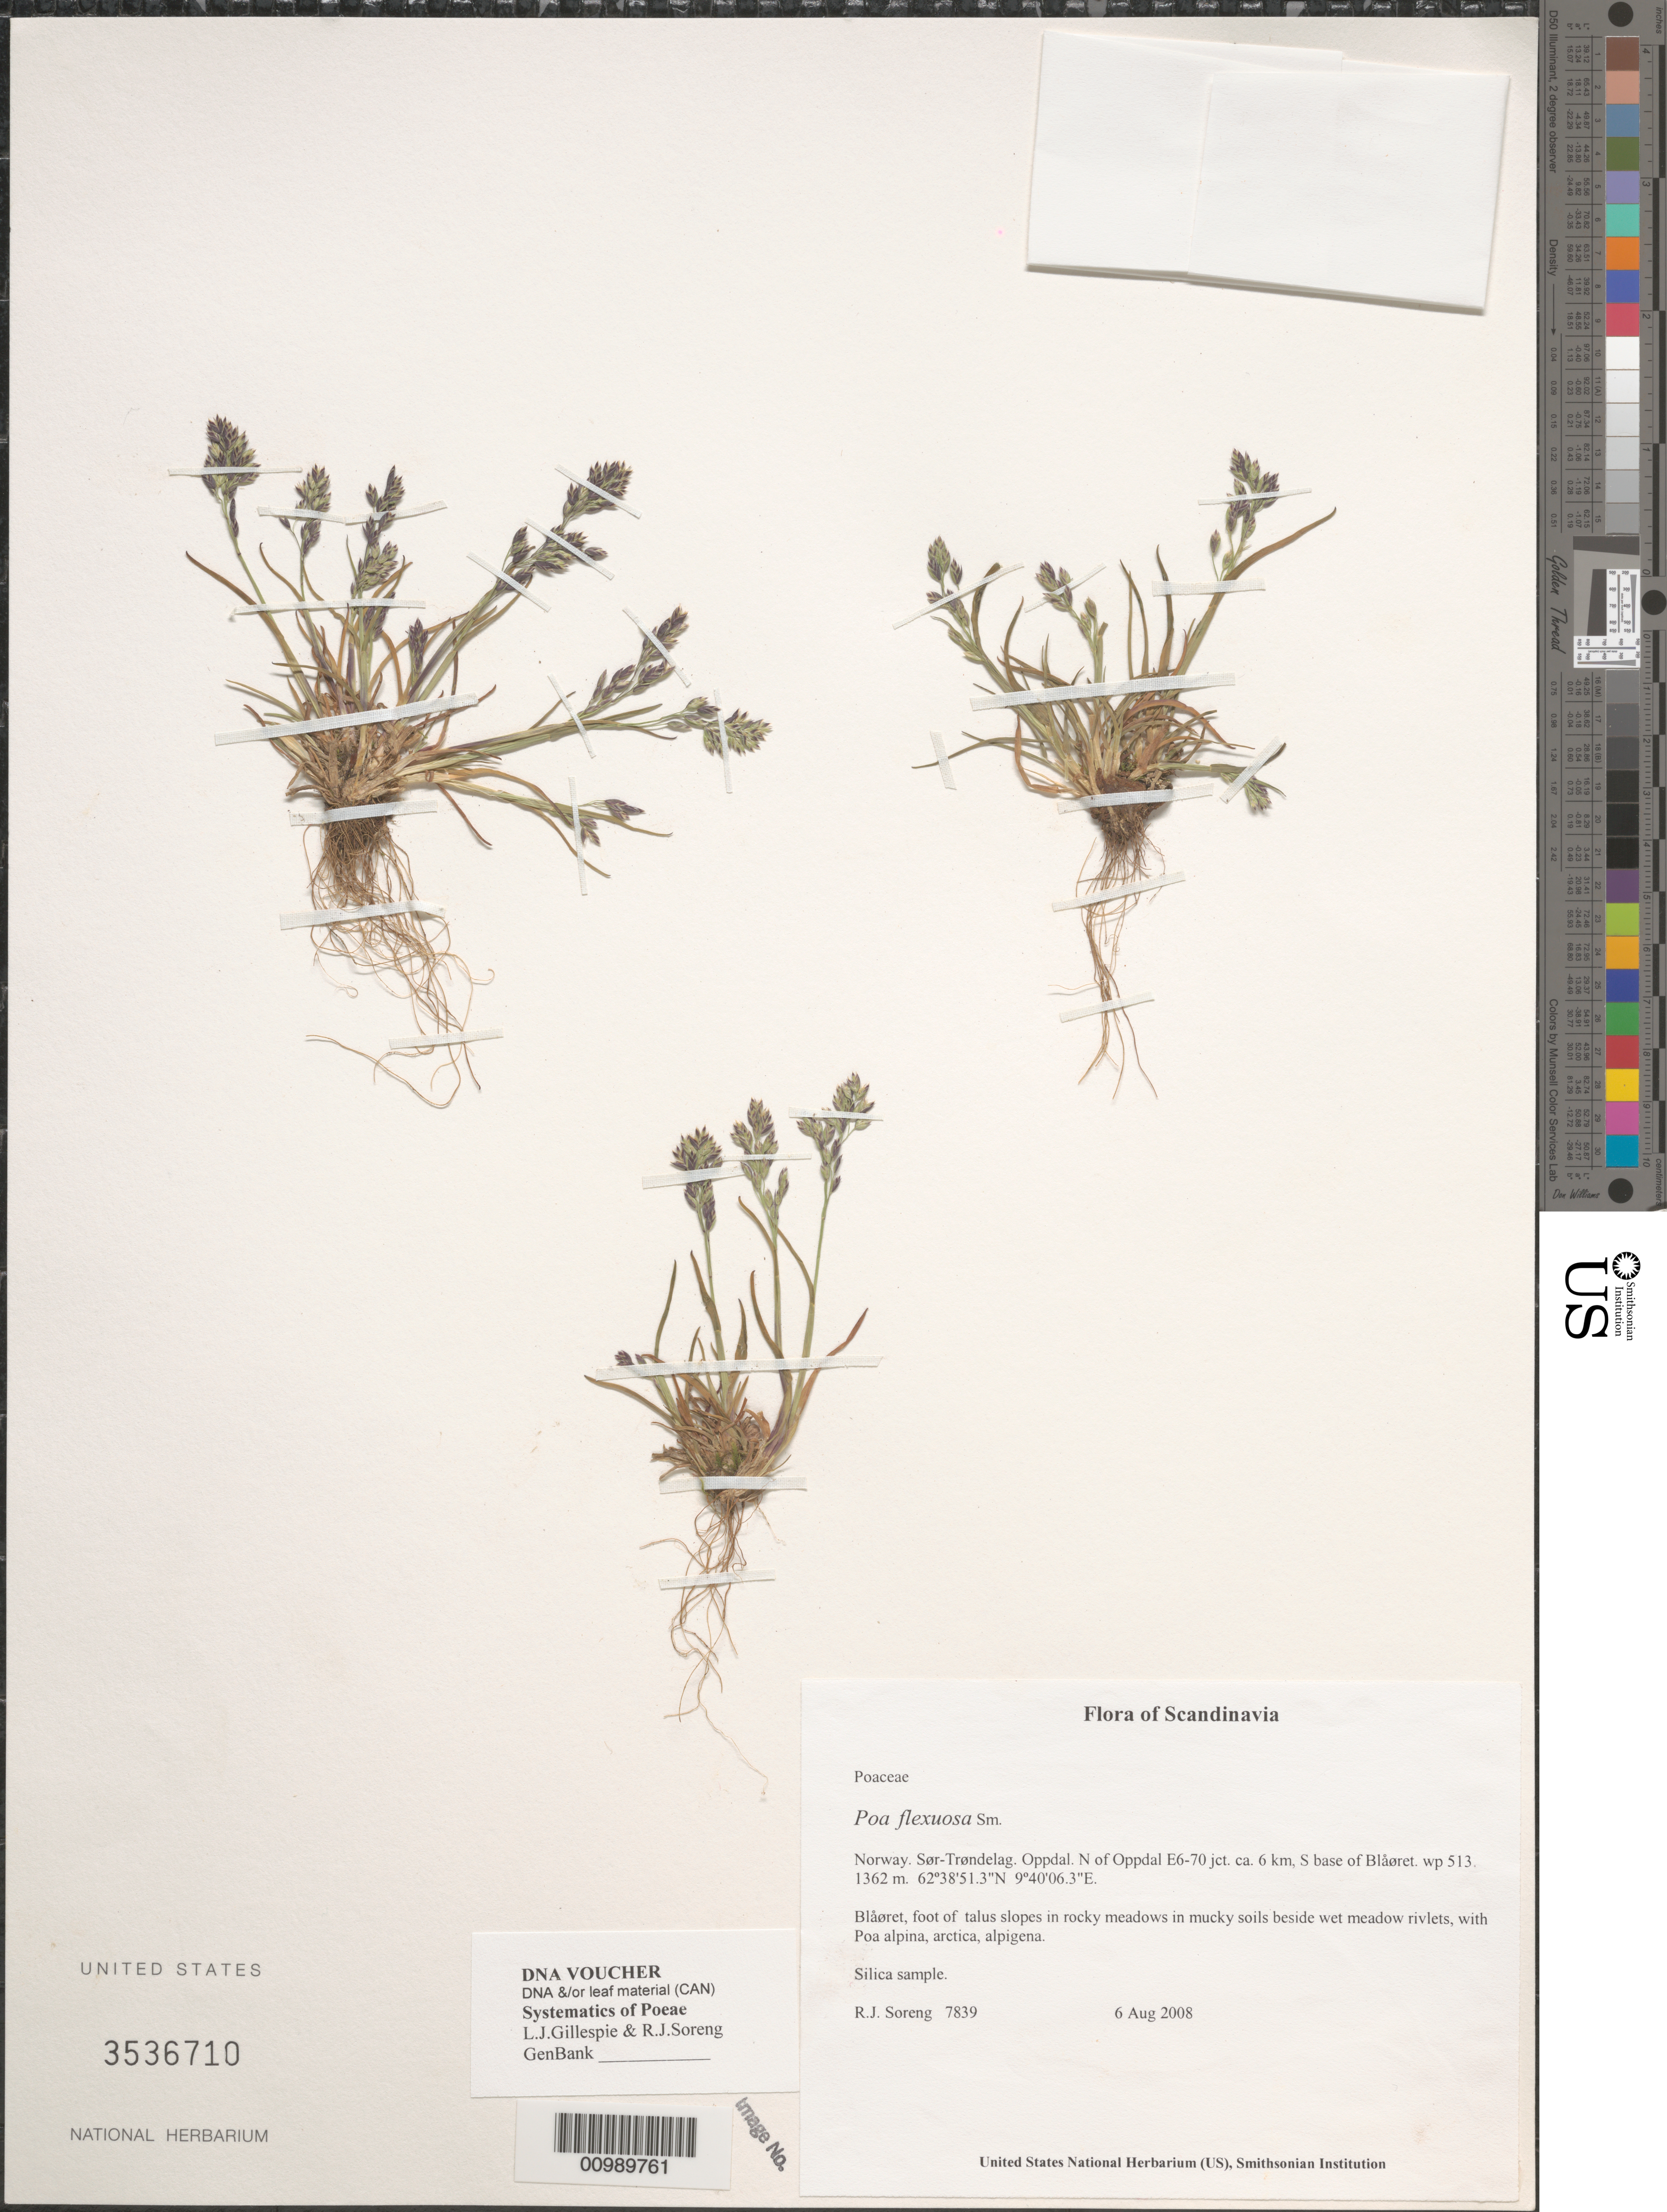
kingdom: Plantae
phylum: Tracheophyta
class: Liliopsida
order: Poales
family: Poaceae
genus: Poa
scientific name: Poa flexuosa subsp. flexuosa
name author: Sm.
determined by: Soreng, Robert J., Research Associate (BOT), Smithsonian Institution - National Museum of Natural History (UNITED STATES)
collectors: R. J. Soreng & N. L. Soreng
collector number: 7839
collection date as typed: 06 Aug 2008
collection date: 2008-08-06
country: Norway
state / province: Trøndelag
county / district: Oppdal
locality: N of Oppdal E6-70 jct. ca. 6 km, S base of Blåøret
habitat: Blåøret, foot of talus slopes in rocky meadows in mucky soils beside wet meadow rivlets, with Poa alpina, arctica, alpigena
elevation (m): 1362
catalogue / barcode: US 3536710